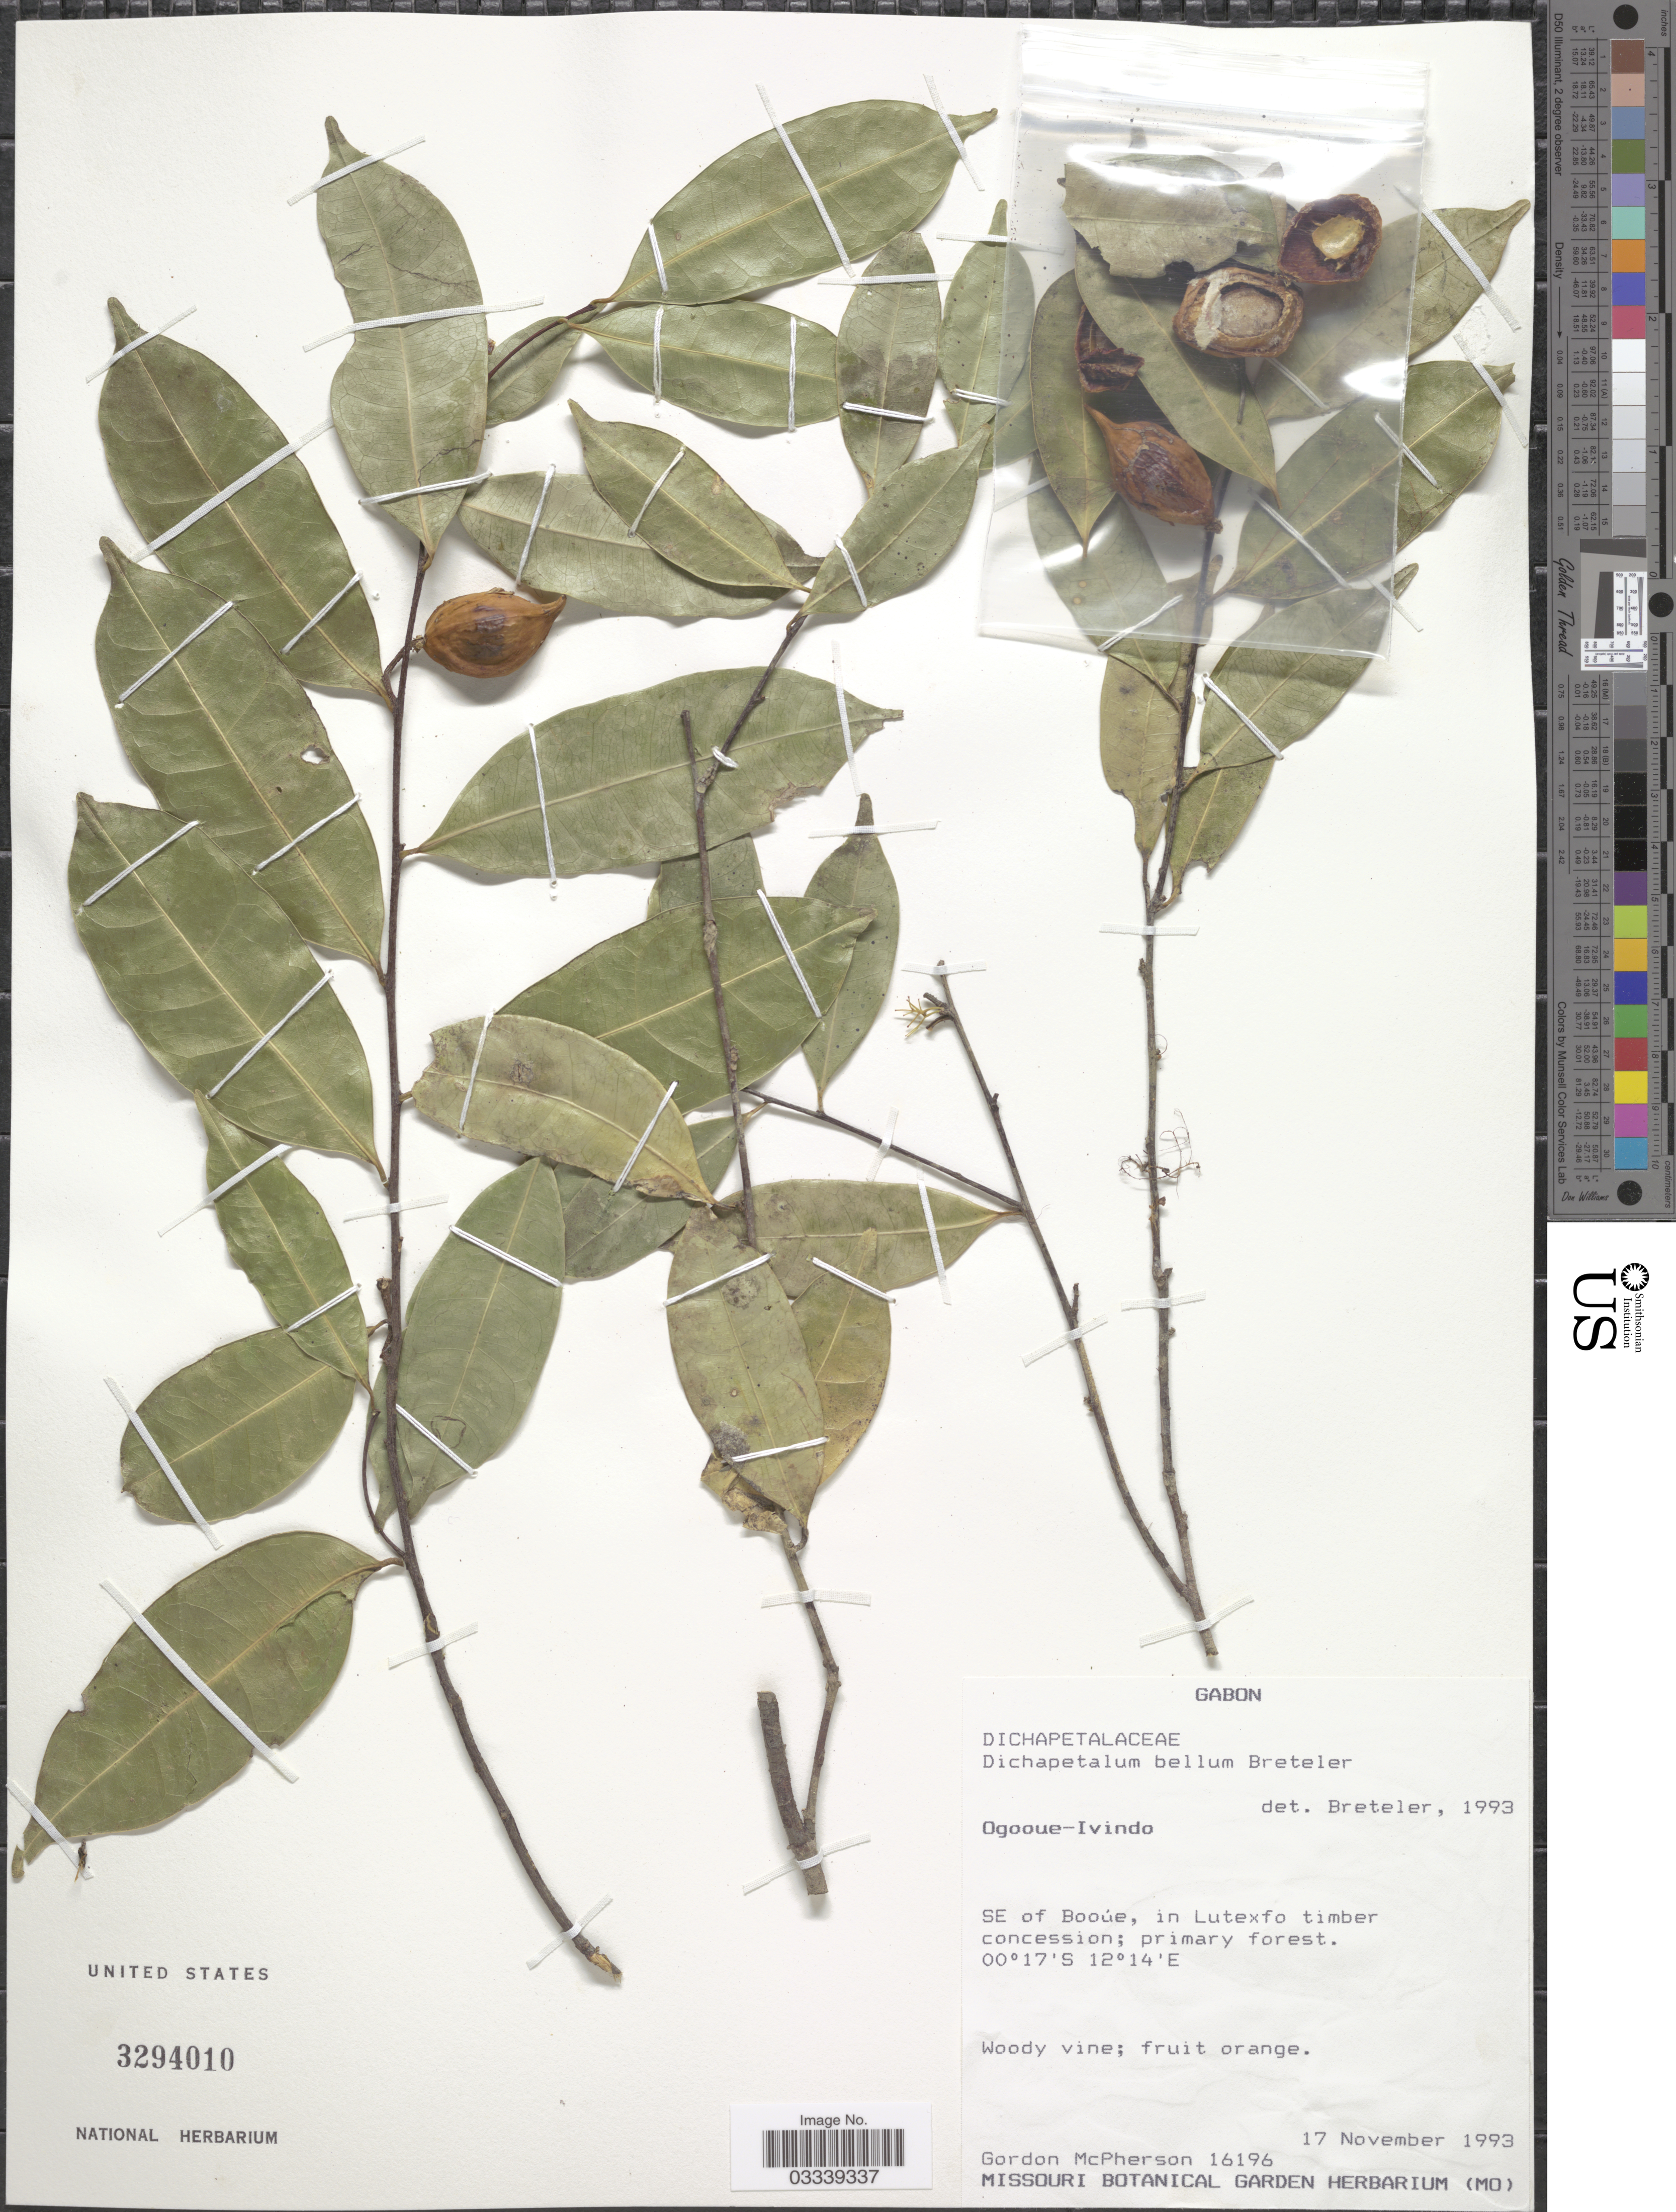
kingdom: Plantae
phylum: Tracheophyta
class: Magnoliopsida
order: Malpighiales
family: Dichapetalaceae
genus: Dichapetalum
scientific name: Dichapetalum bellum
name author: Breteler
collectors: G. D. McPherson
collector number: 16196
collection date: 1993-11-17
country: Gabon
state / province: Ogooue-Ivindo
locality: SE of Booúe, in Lutexfo timber concession.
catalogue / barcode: US 3294010